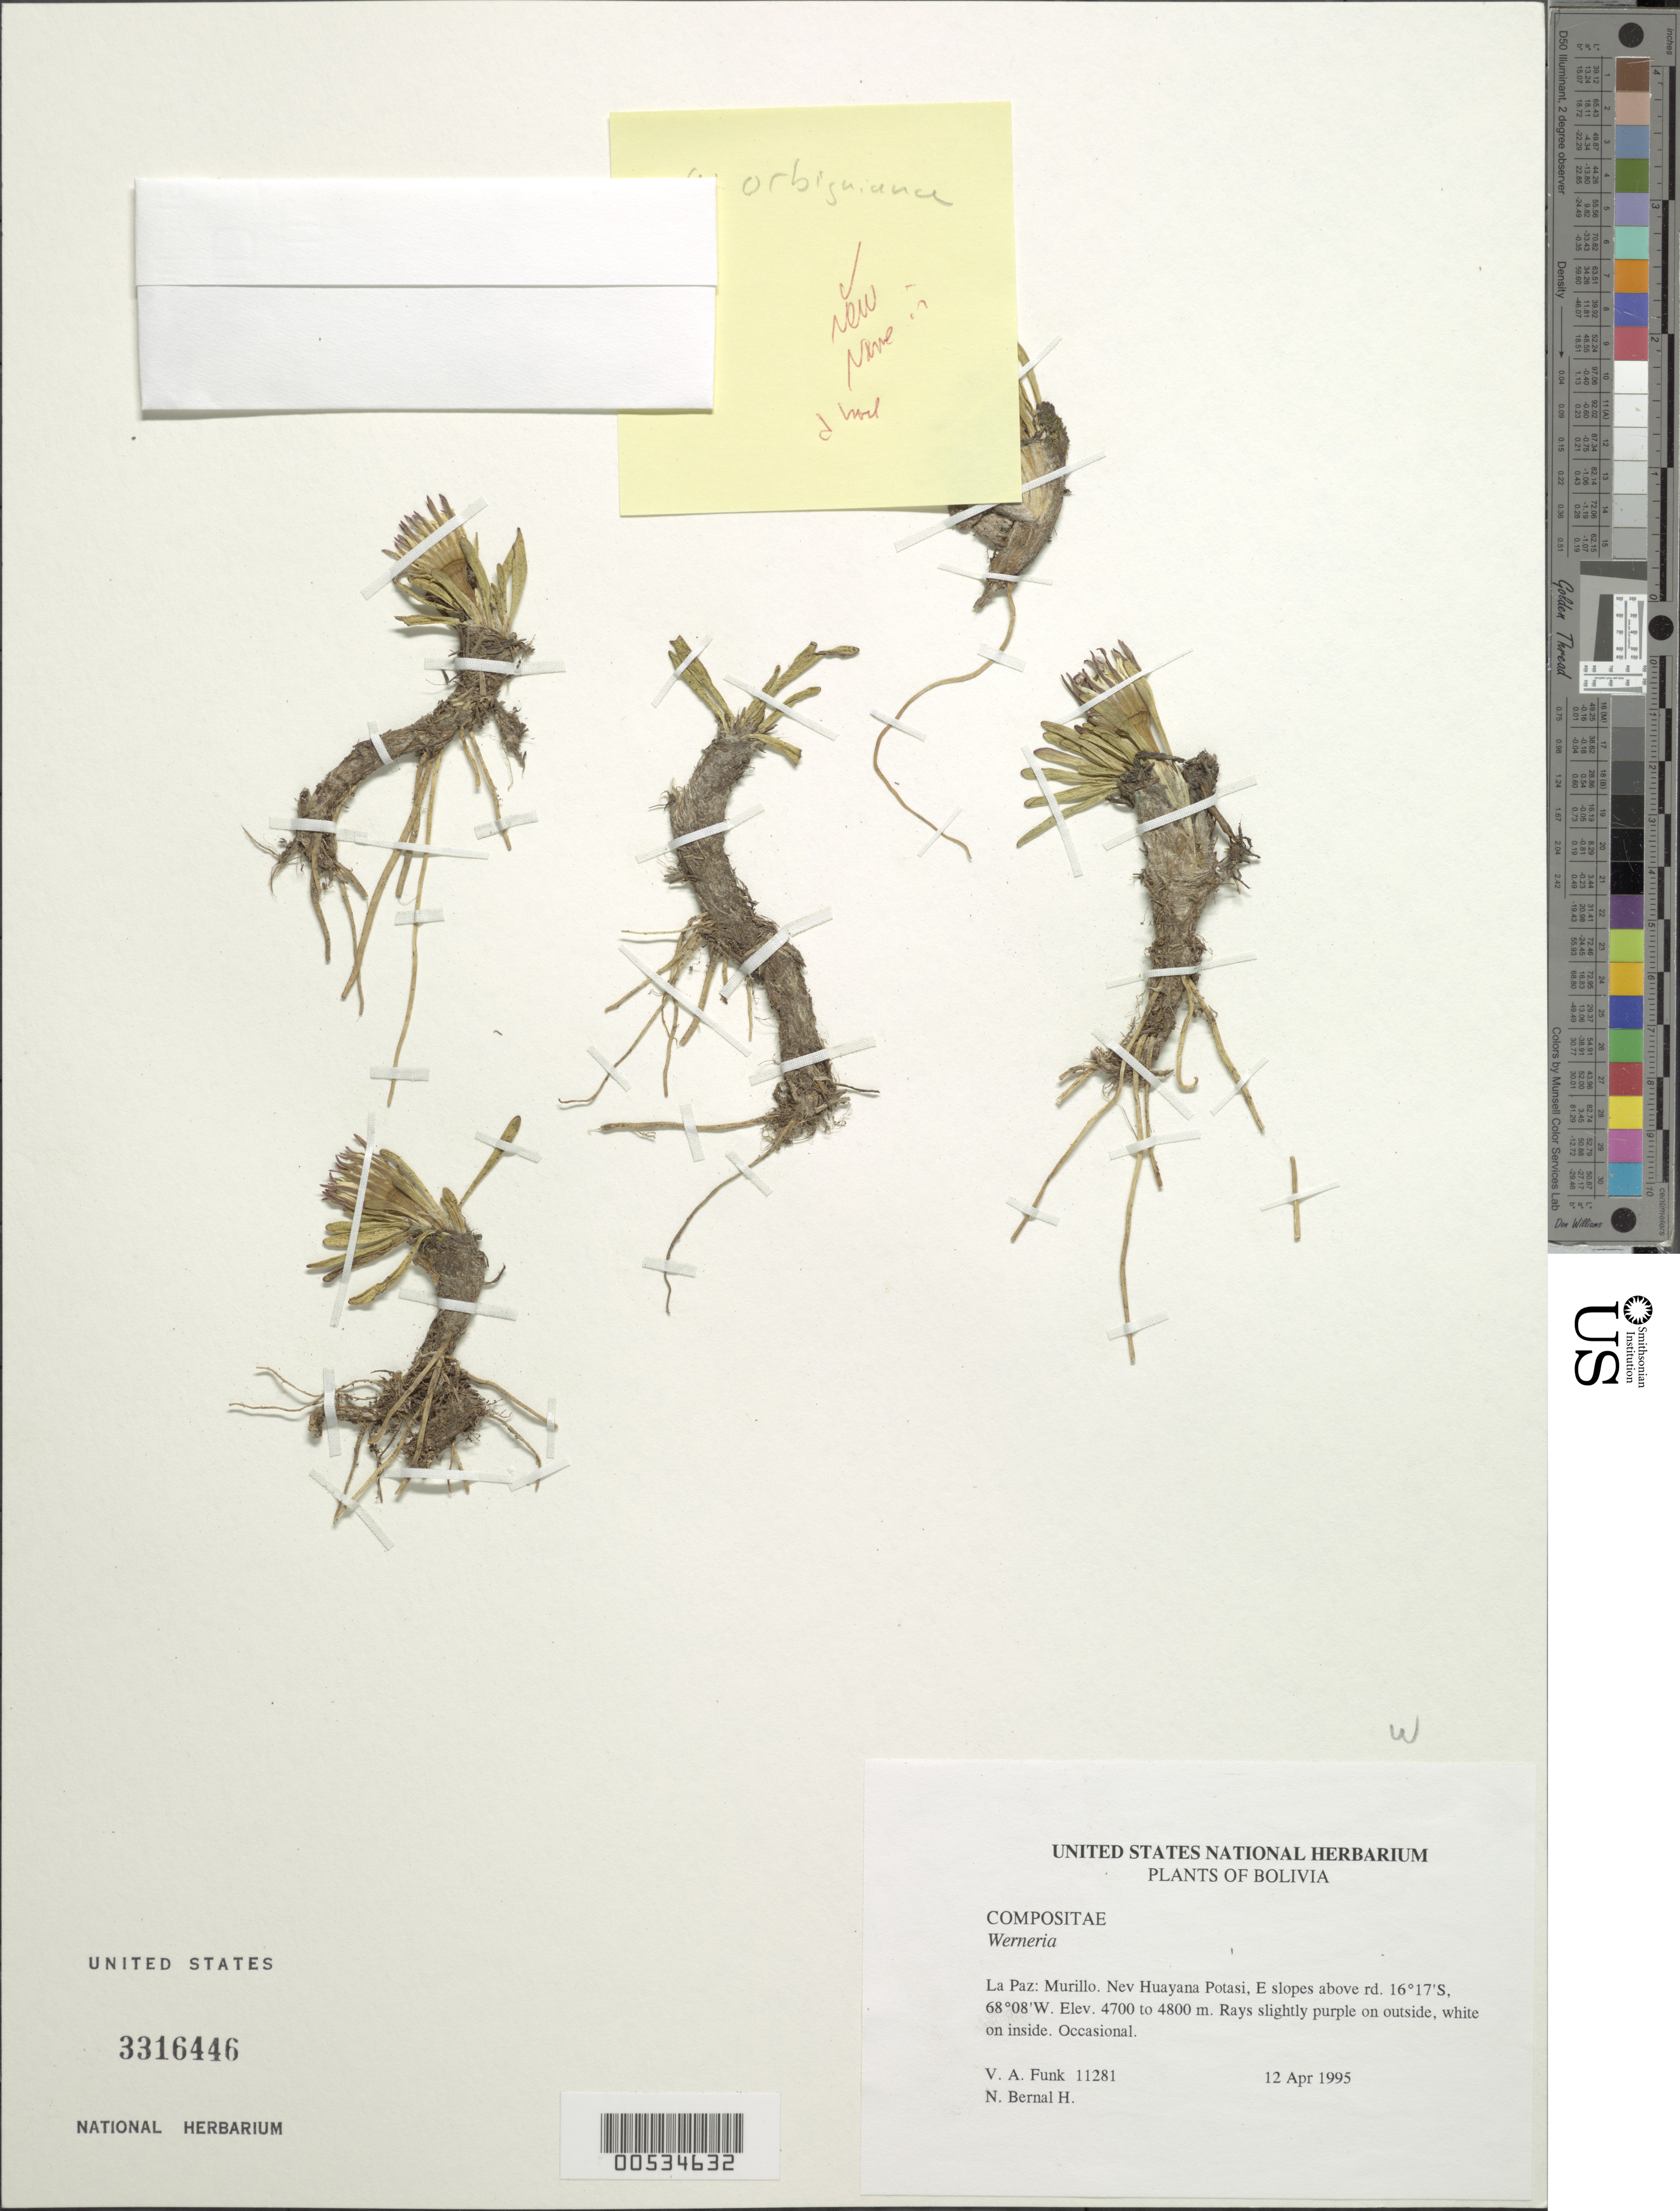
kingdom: Plantae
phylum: Tracheophyta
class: Magnoliopsida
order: Asterales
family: Asteraceae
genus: Werneria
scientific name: Werneria orbignyana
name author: Wedd.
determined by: Funk, Vicki A., (BOT), Smithsonian Institution - National Museum of Natural History (UNITED STATES)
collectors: V. Funk & N. Bernal H.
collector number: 11281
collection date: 1995-04-12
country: Bolivia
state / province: La Paz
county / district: Murillo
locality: Nev. Huayana Potasi, E slopes above rd.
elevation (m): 4700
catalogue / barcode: US 3316446